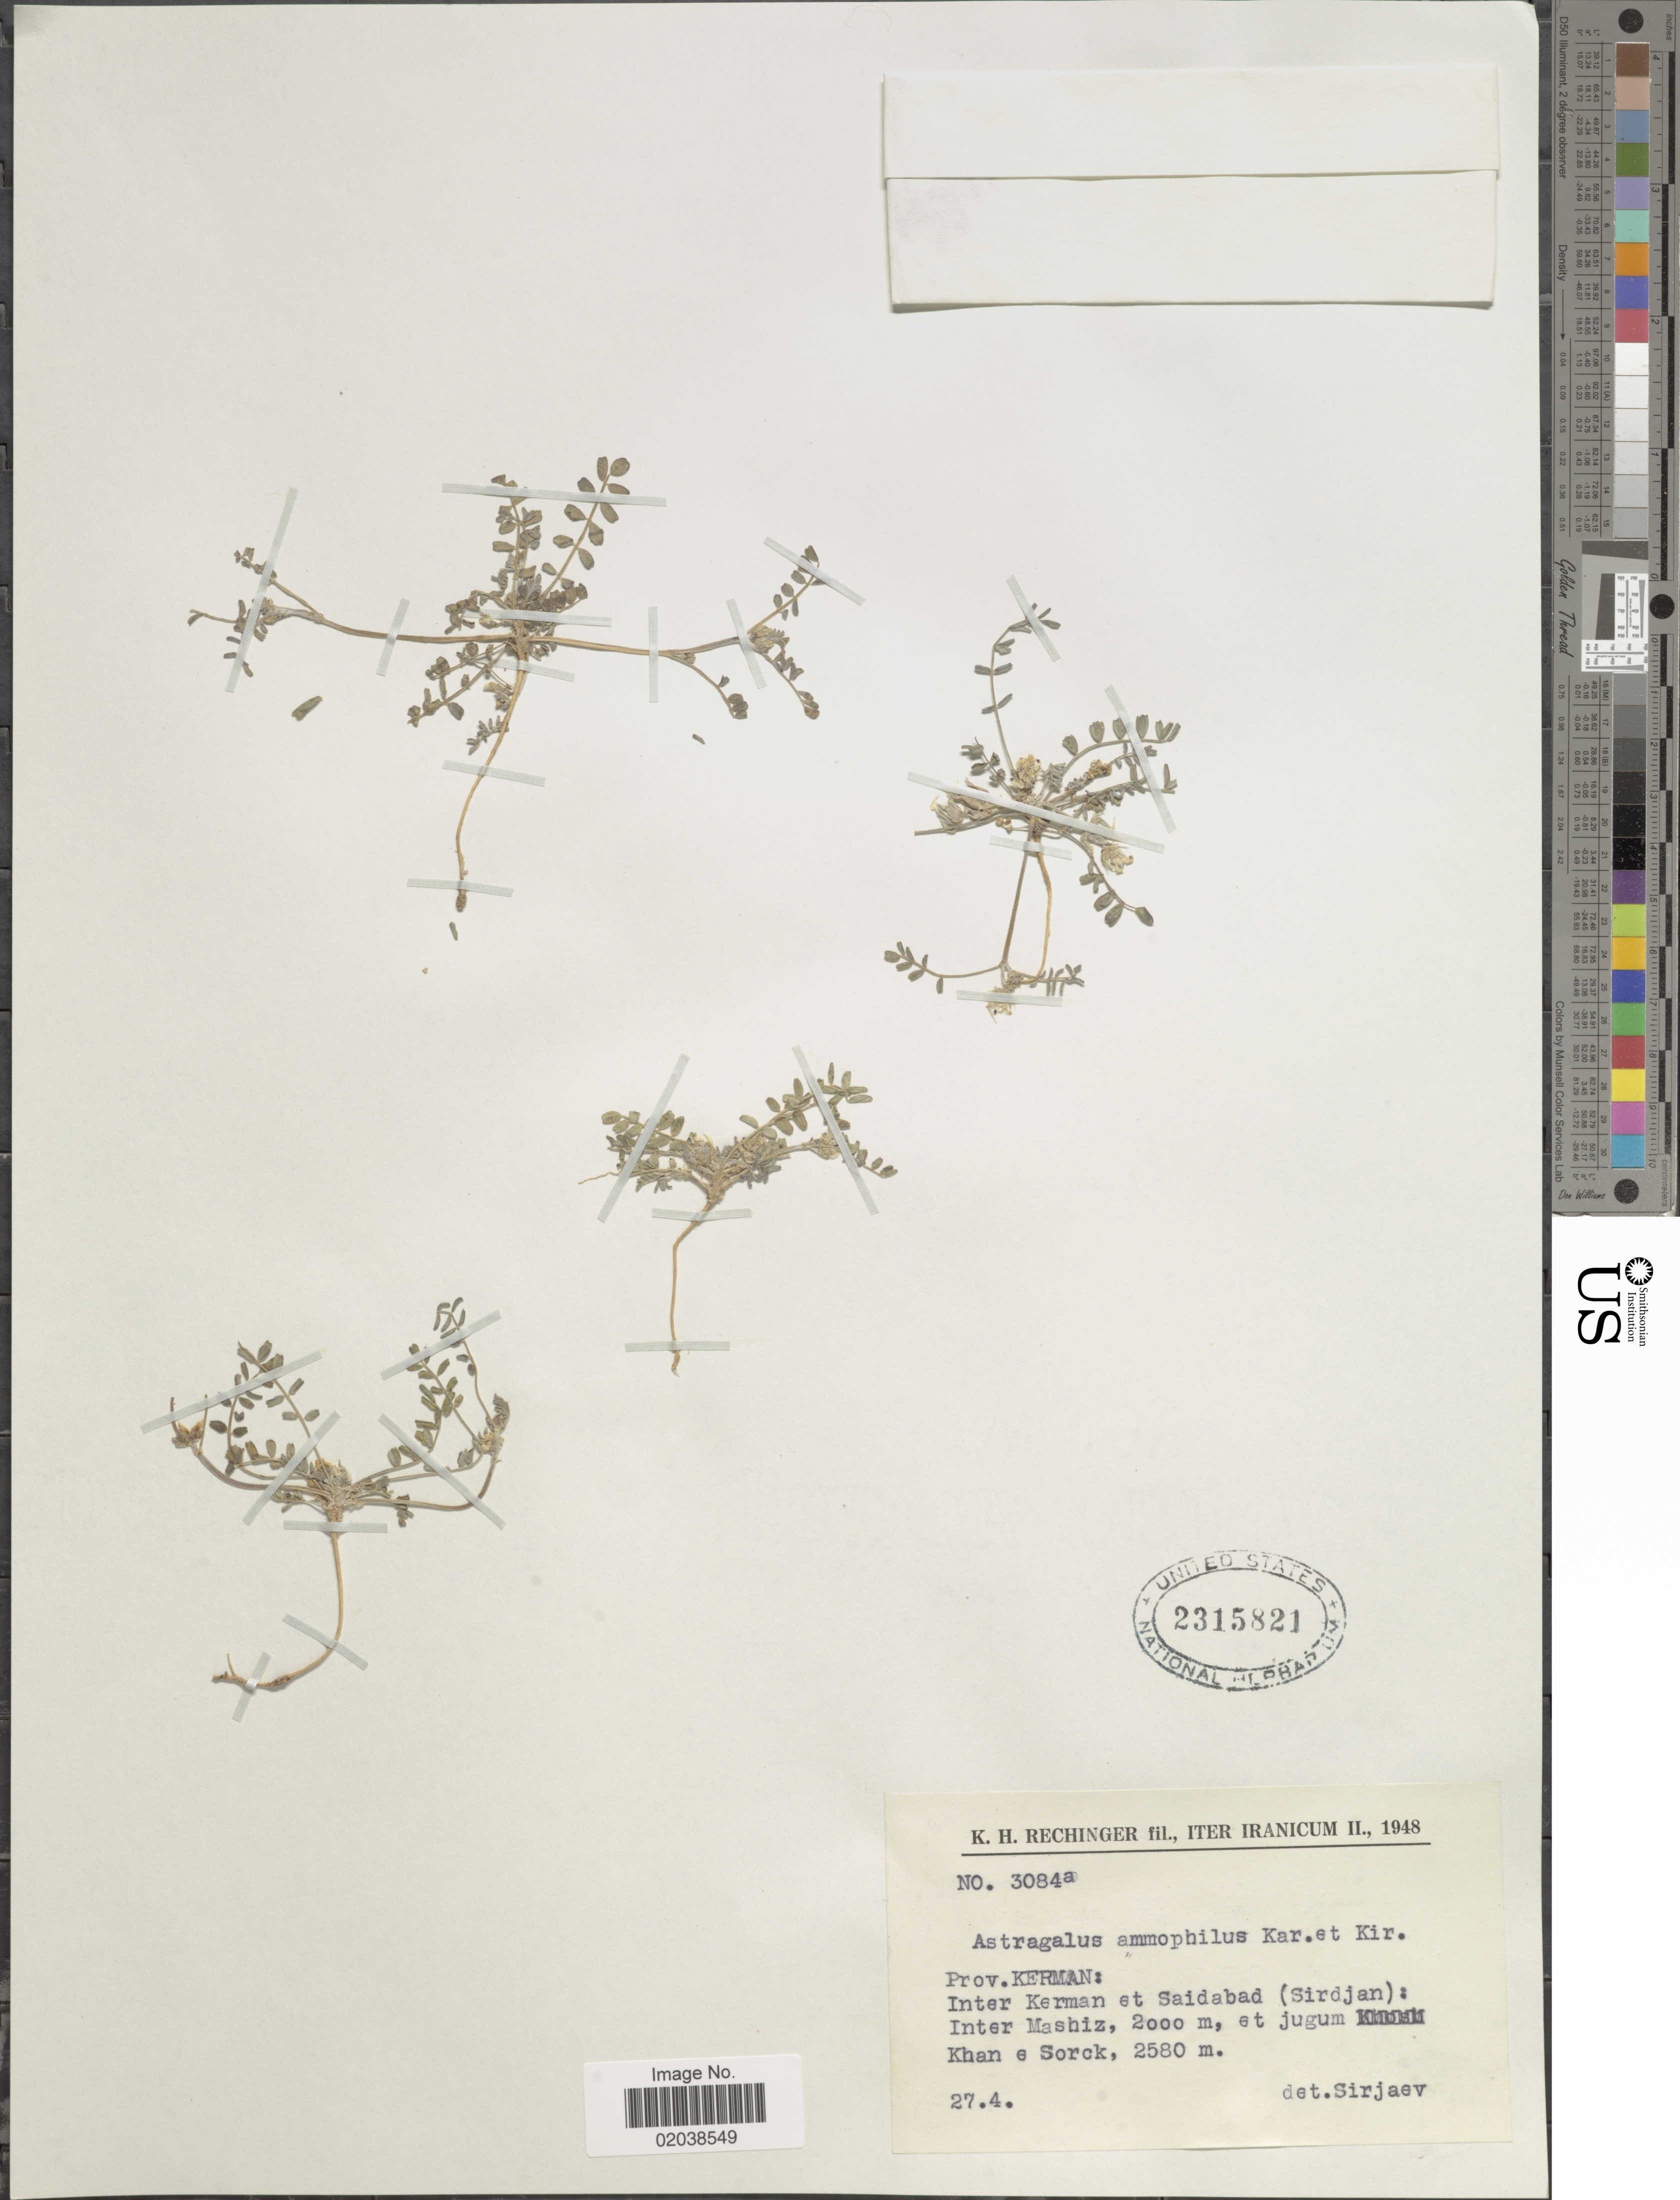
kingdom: Plantae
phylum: Tracheophyta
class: Magnoliopsida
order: Fabales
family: Fabaceae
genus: Astragalus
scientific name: Astragalus persepolitanus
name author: Boiss.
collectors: K. H. Rechinger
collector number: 3084a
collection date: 1948-04-27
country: Iran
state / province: Kerman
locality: Iranicum. Prov. Kerman: Onter Kerman et Siadabad (Sirdjan): Inter Mashiz, et jugum Khan e Sorck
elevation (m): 2000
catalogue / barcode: US 2315821